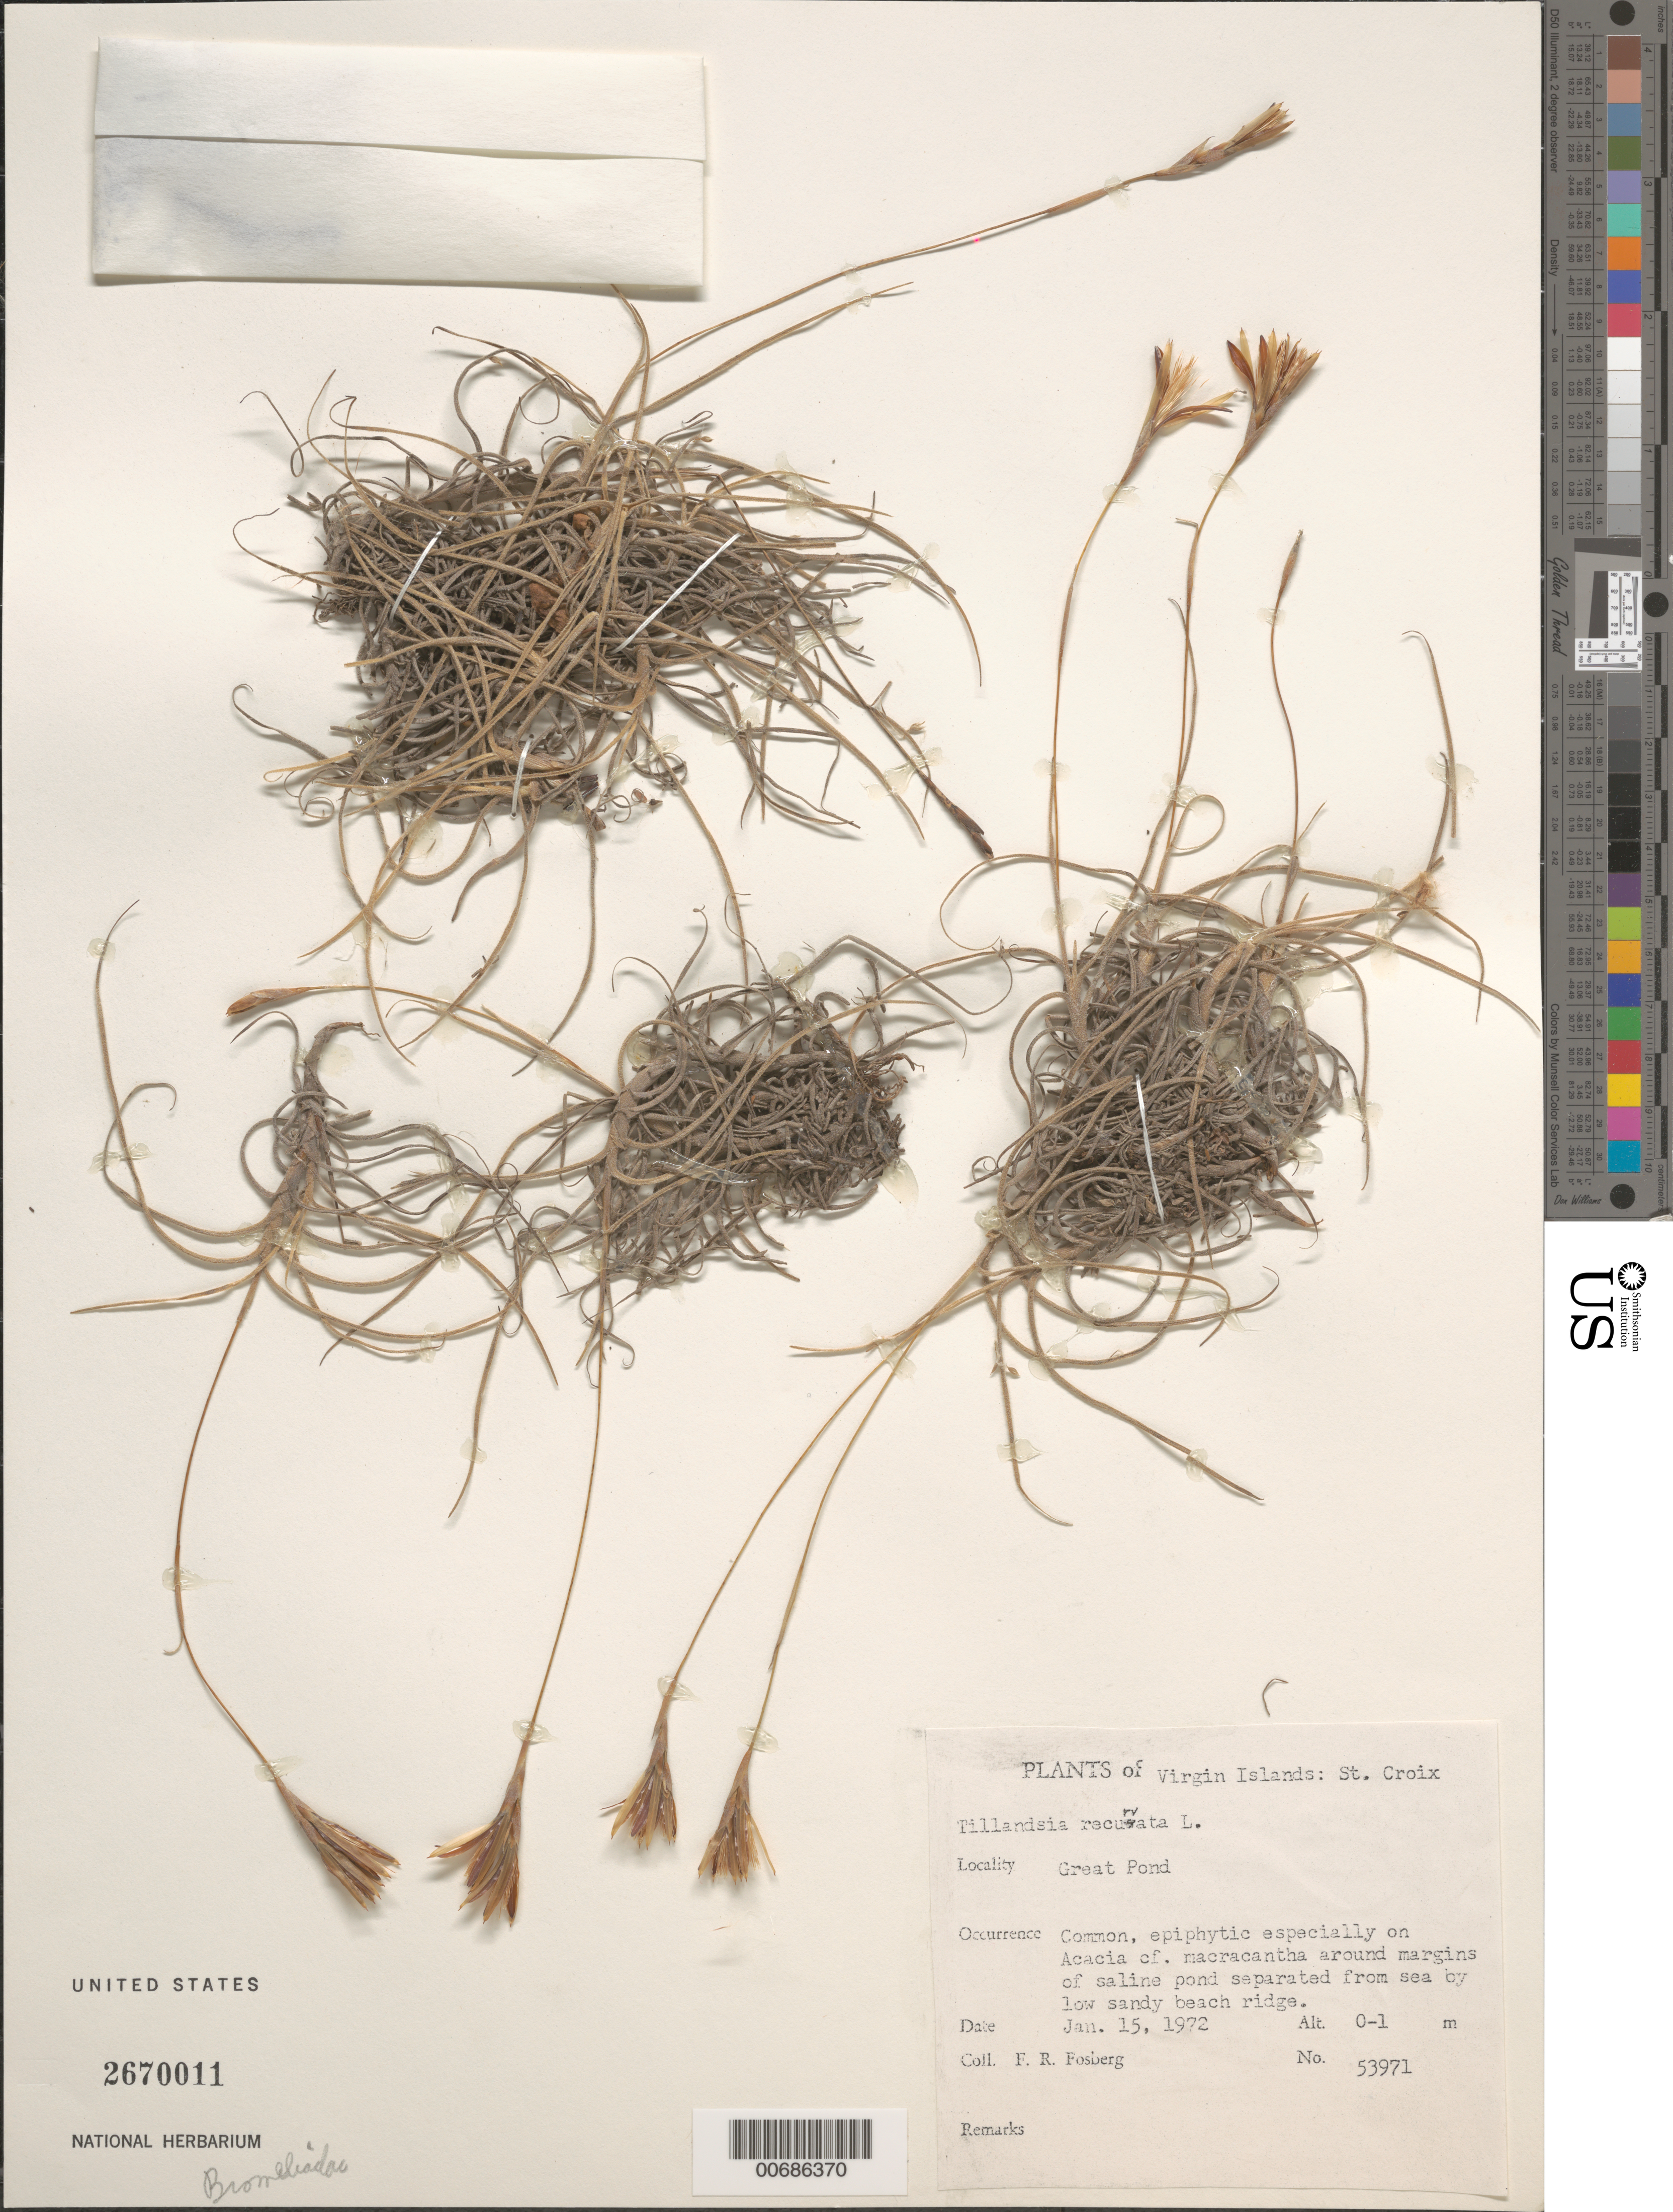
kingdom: Plantae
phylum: Tracheophyta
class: Liliopsida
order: Poales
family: Bromeliaceae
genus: Tillandsia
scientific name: Tillandsia recurvata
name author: L.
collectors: F. R. Fosberg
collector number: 53971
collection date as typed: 15 Jan 1972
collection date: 1972-01-15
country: U.S. Virgin Islands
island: St. Croix Island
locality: Great Pond,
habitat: On trees, around margins of saline pond separated from sea by low sandy beach ridge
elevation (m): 0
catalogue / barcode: US 2670011